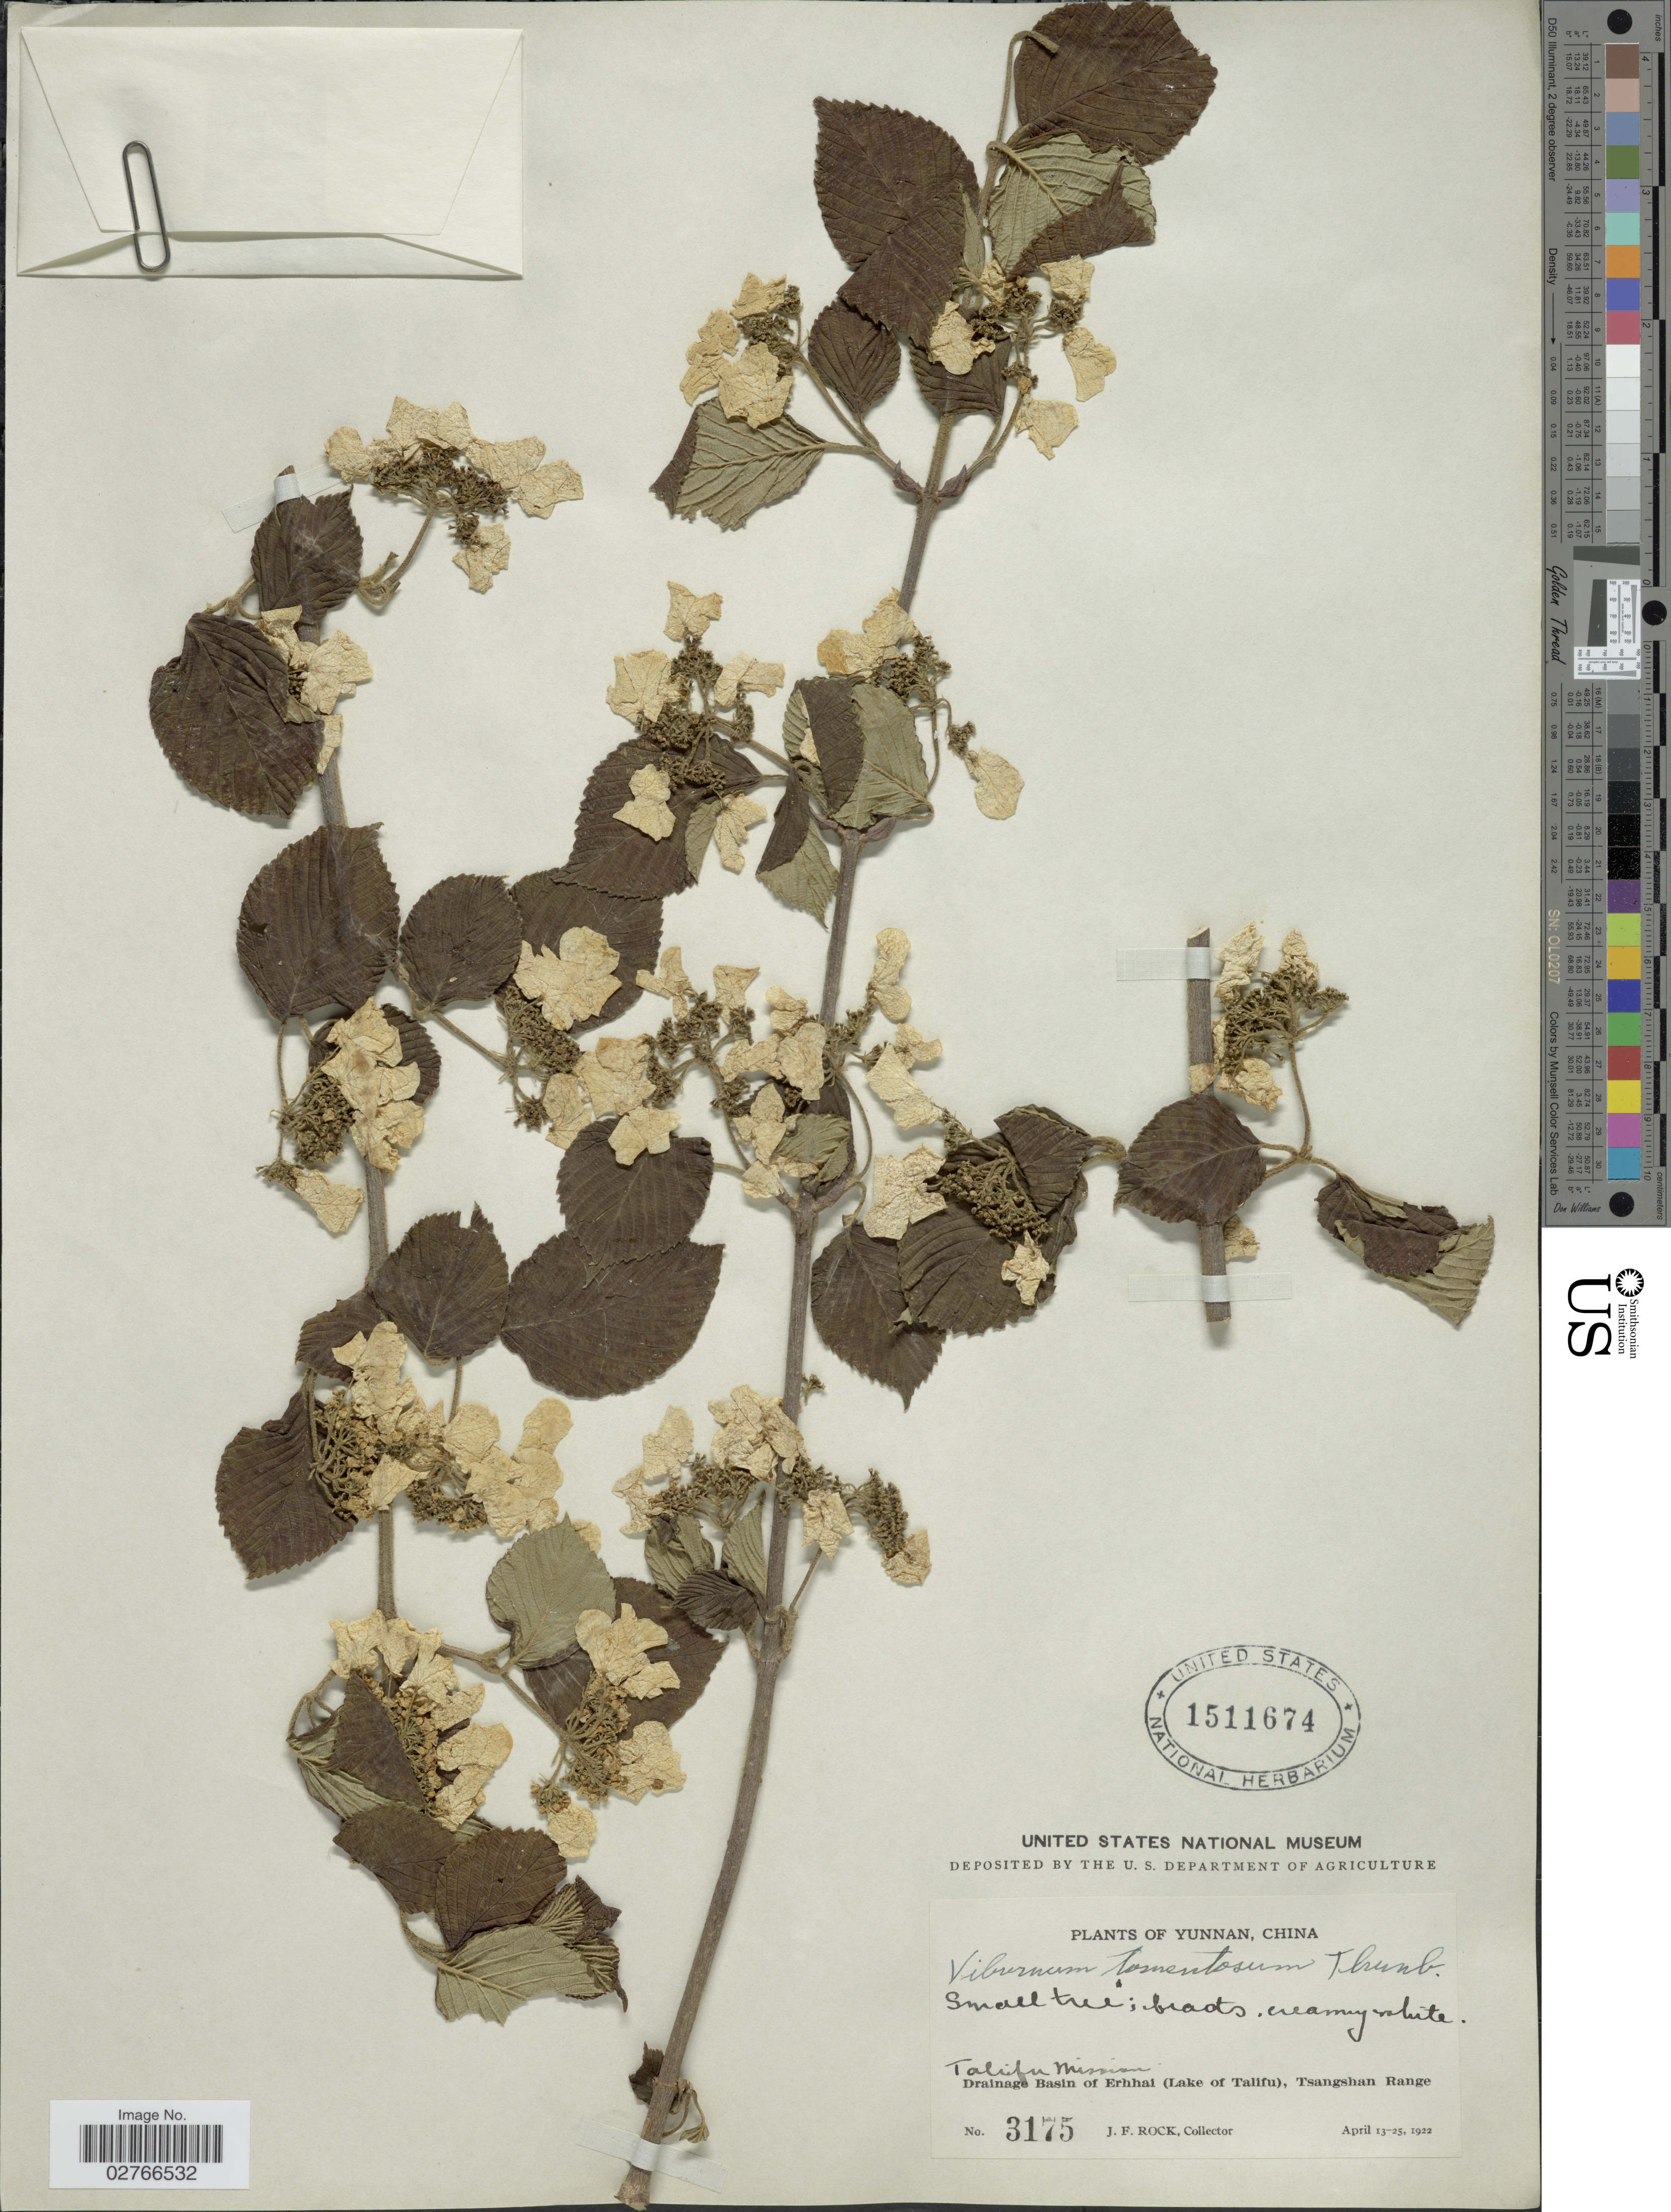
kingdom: Plantae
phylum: Tracheophyta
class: Magnoliopsida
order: Dipsacales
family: Viburnaceae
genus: Viburnum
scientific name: Viburnum tomentosum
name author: Thunb.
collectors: J. Rock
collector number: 3175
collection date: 1922-04-13/1922-04-25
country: China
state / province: Yunnan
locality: Talifu, Drainage Basin of Erhhai (Lake of Talifu), Tsangshan Range.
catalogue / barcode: US 1511674